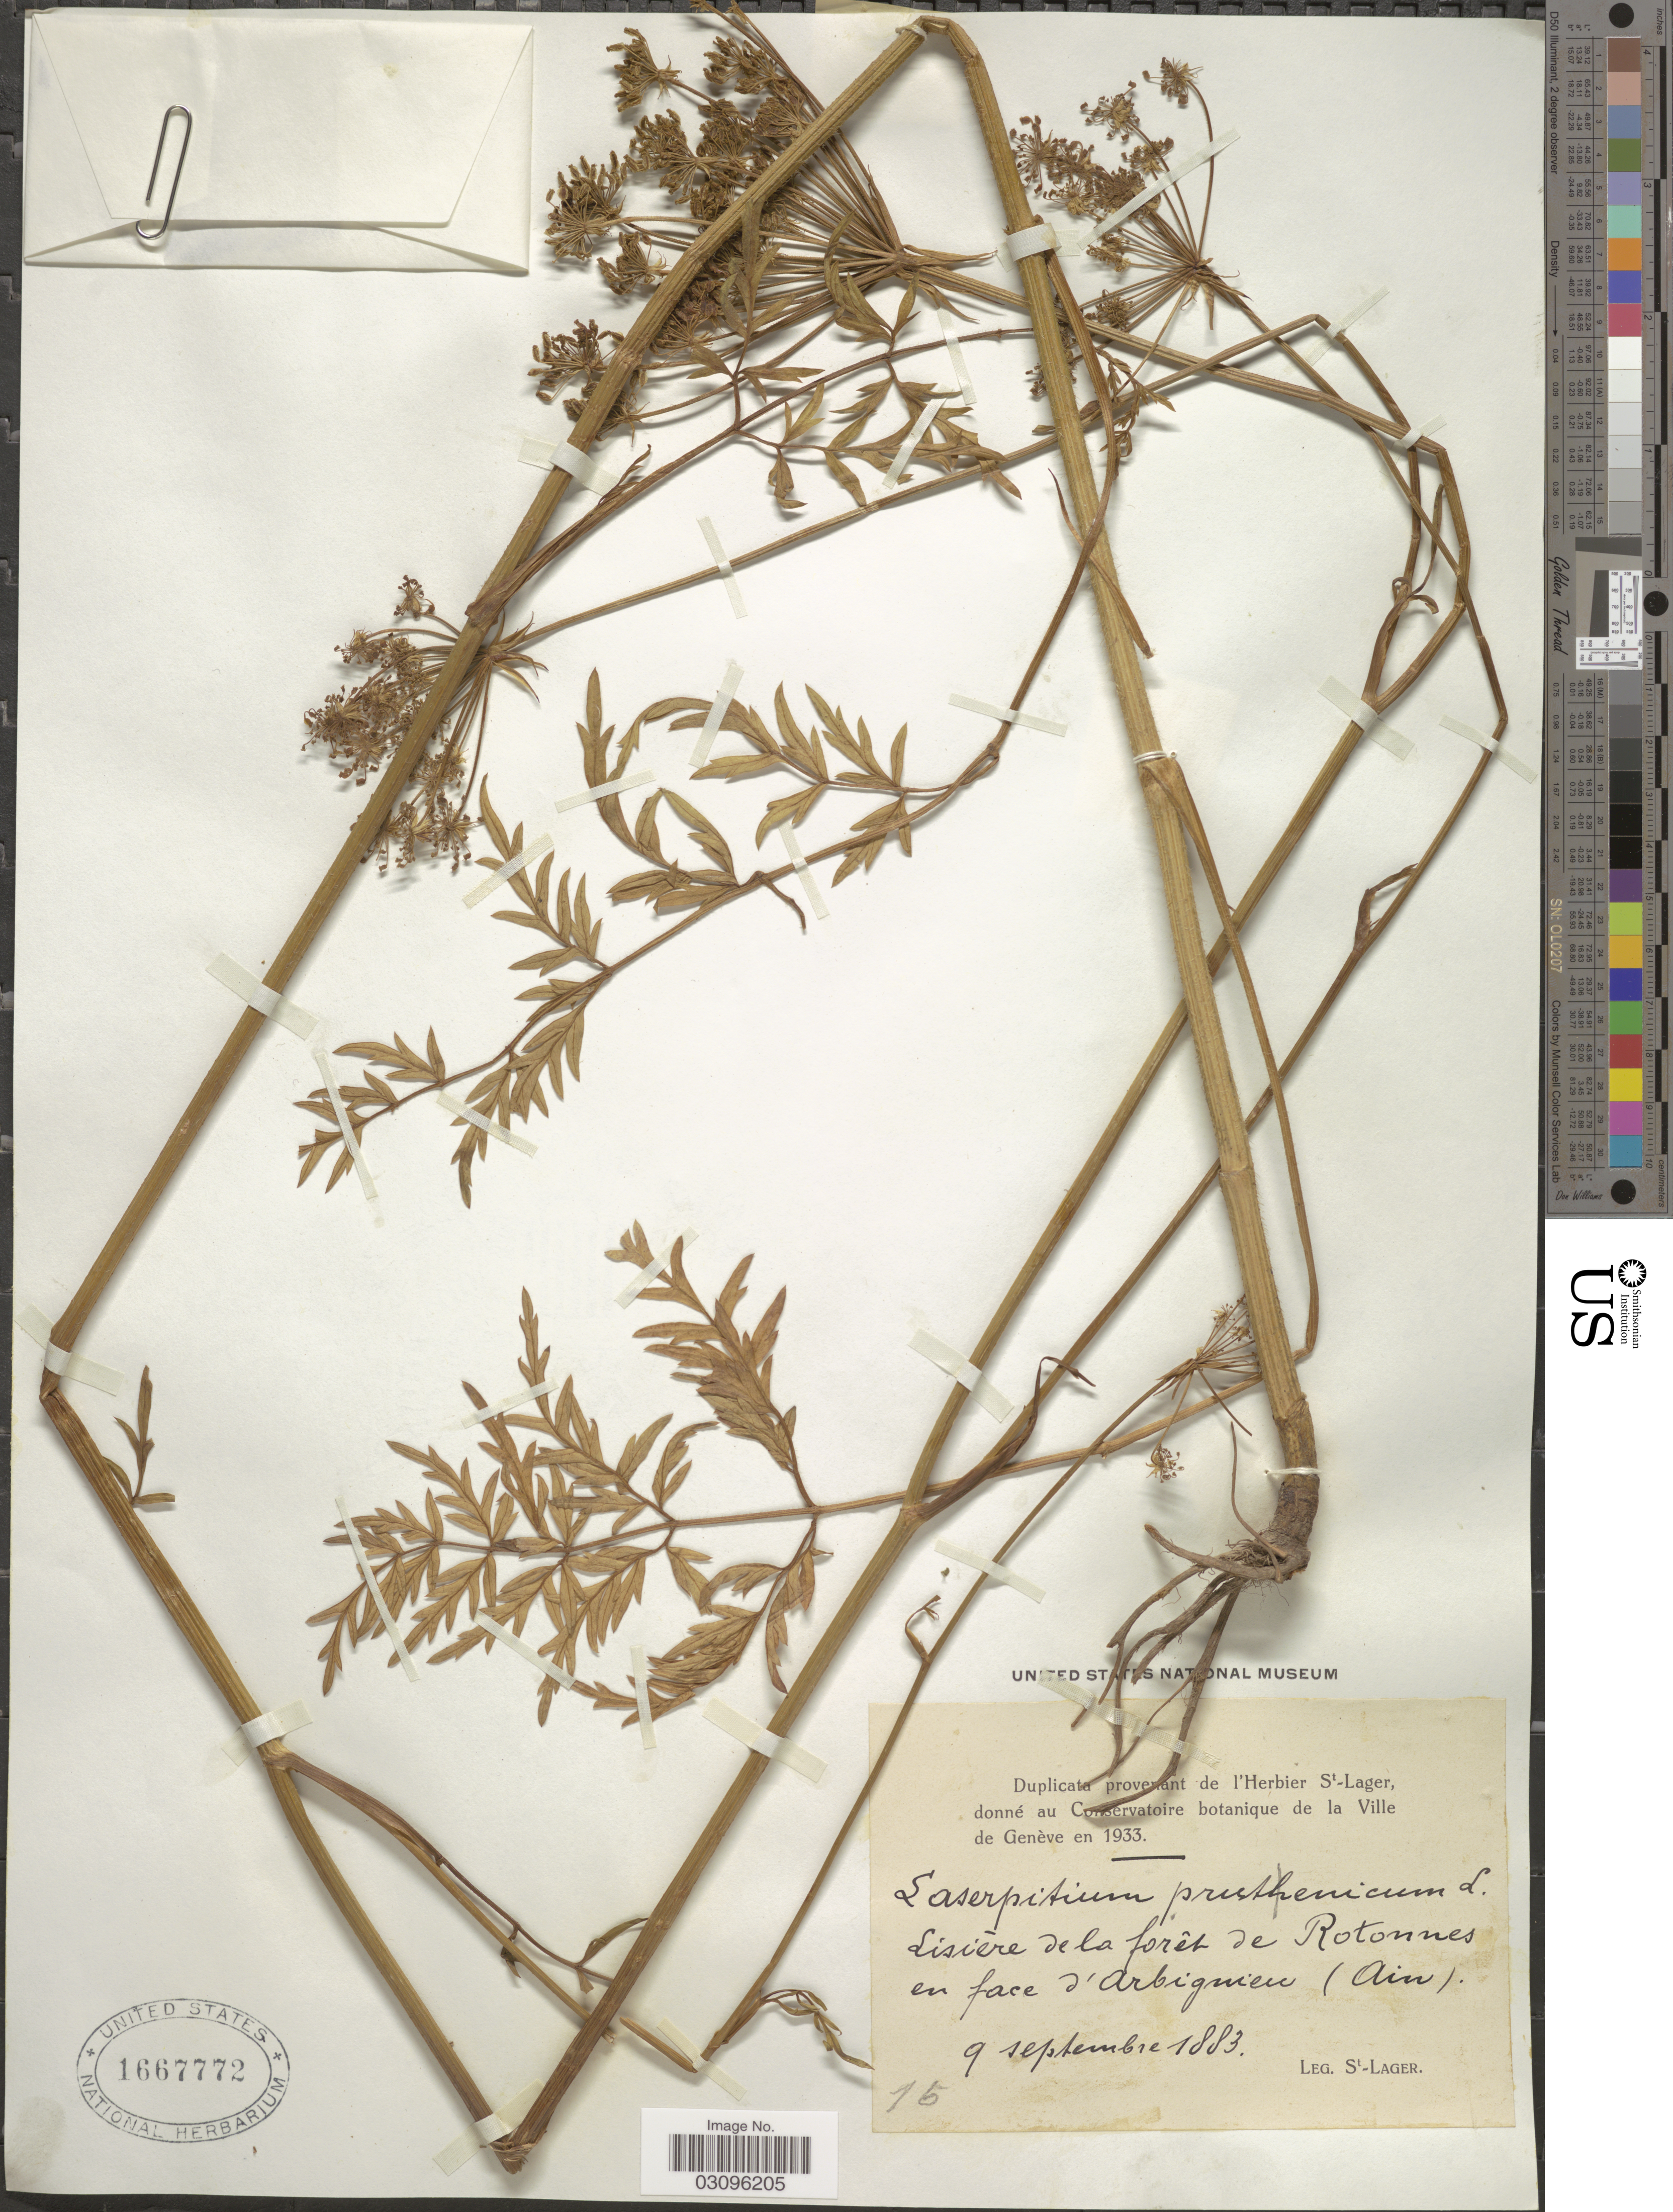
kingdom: Plantae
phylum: Tracheophyta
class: Magnoliopsida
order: Apiales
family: Apiaceae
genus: Laserpitium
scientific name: Laserpitium prutenicum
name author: L.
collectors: -. St. Lager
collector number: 15?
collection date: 1883-09-09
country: France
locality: Lisiére de la forêt de Rotonnes en face d'Arbignieu (Ain).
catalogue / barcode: US 1667772